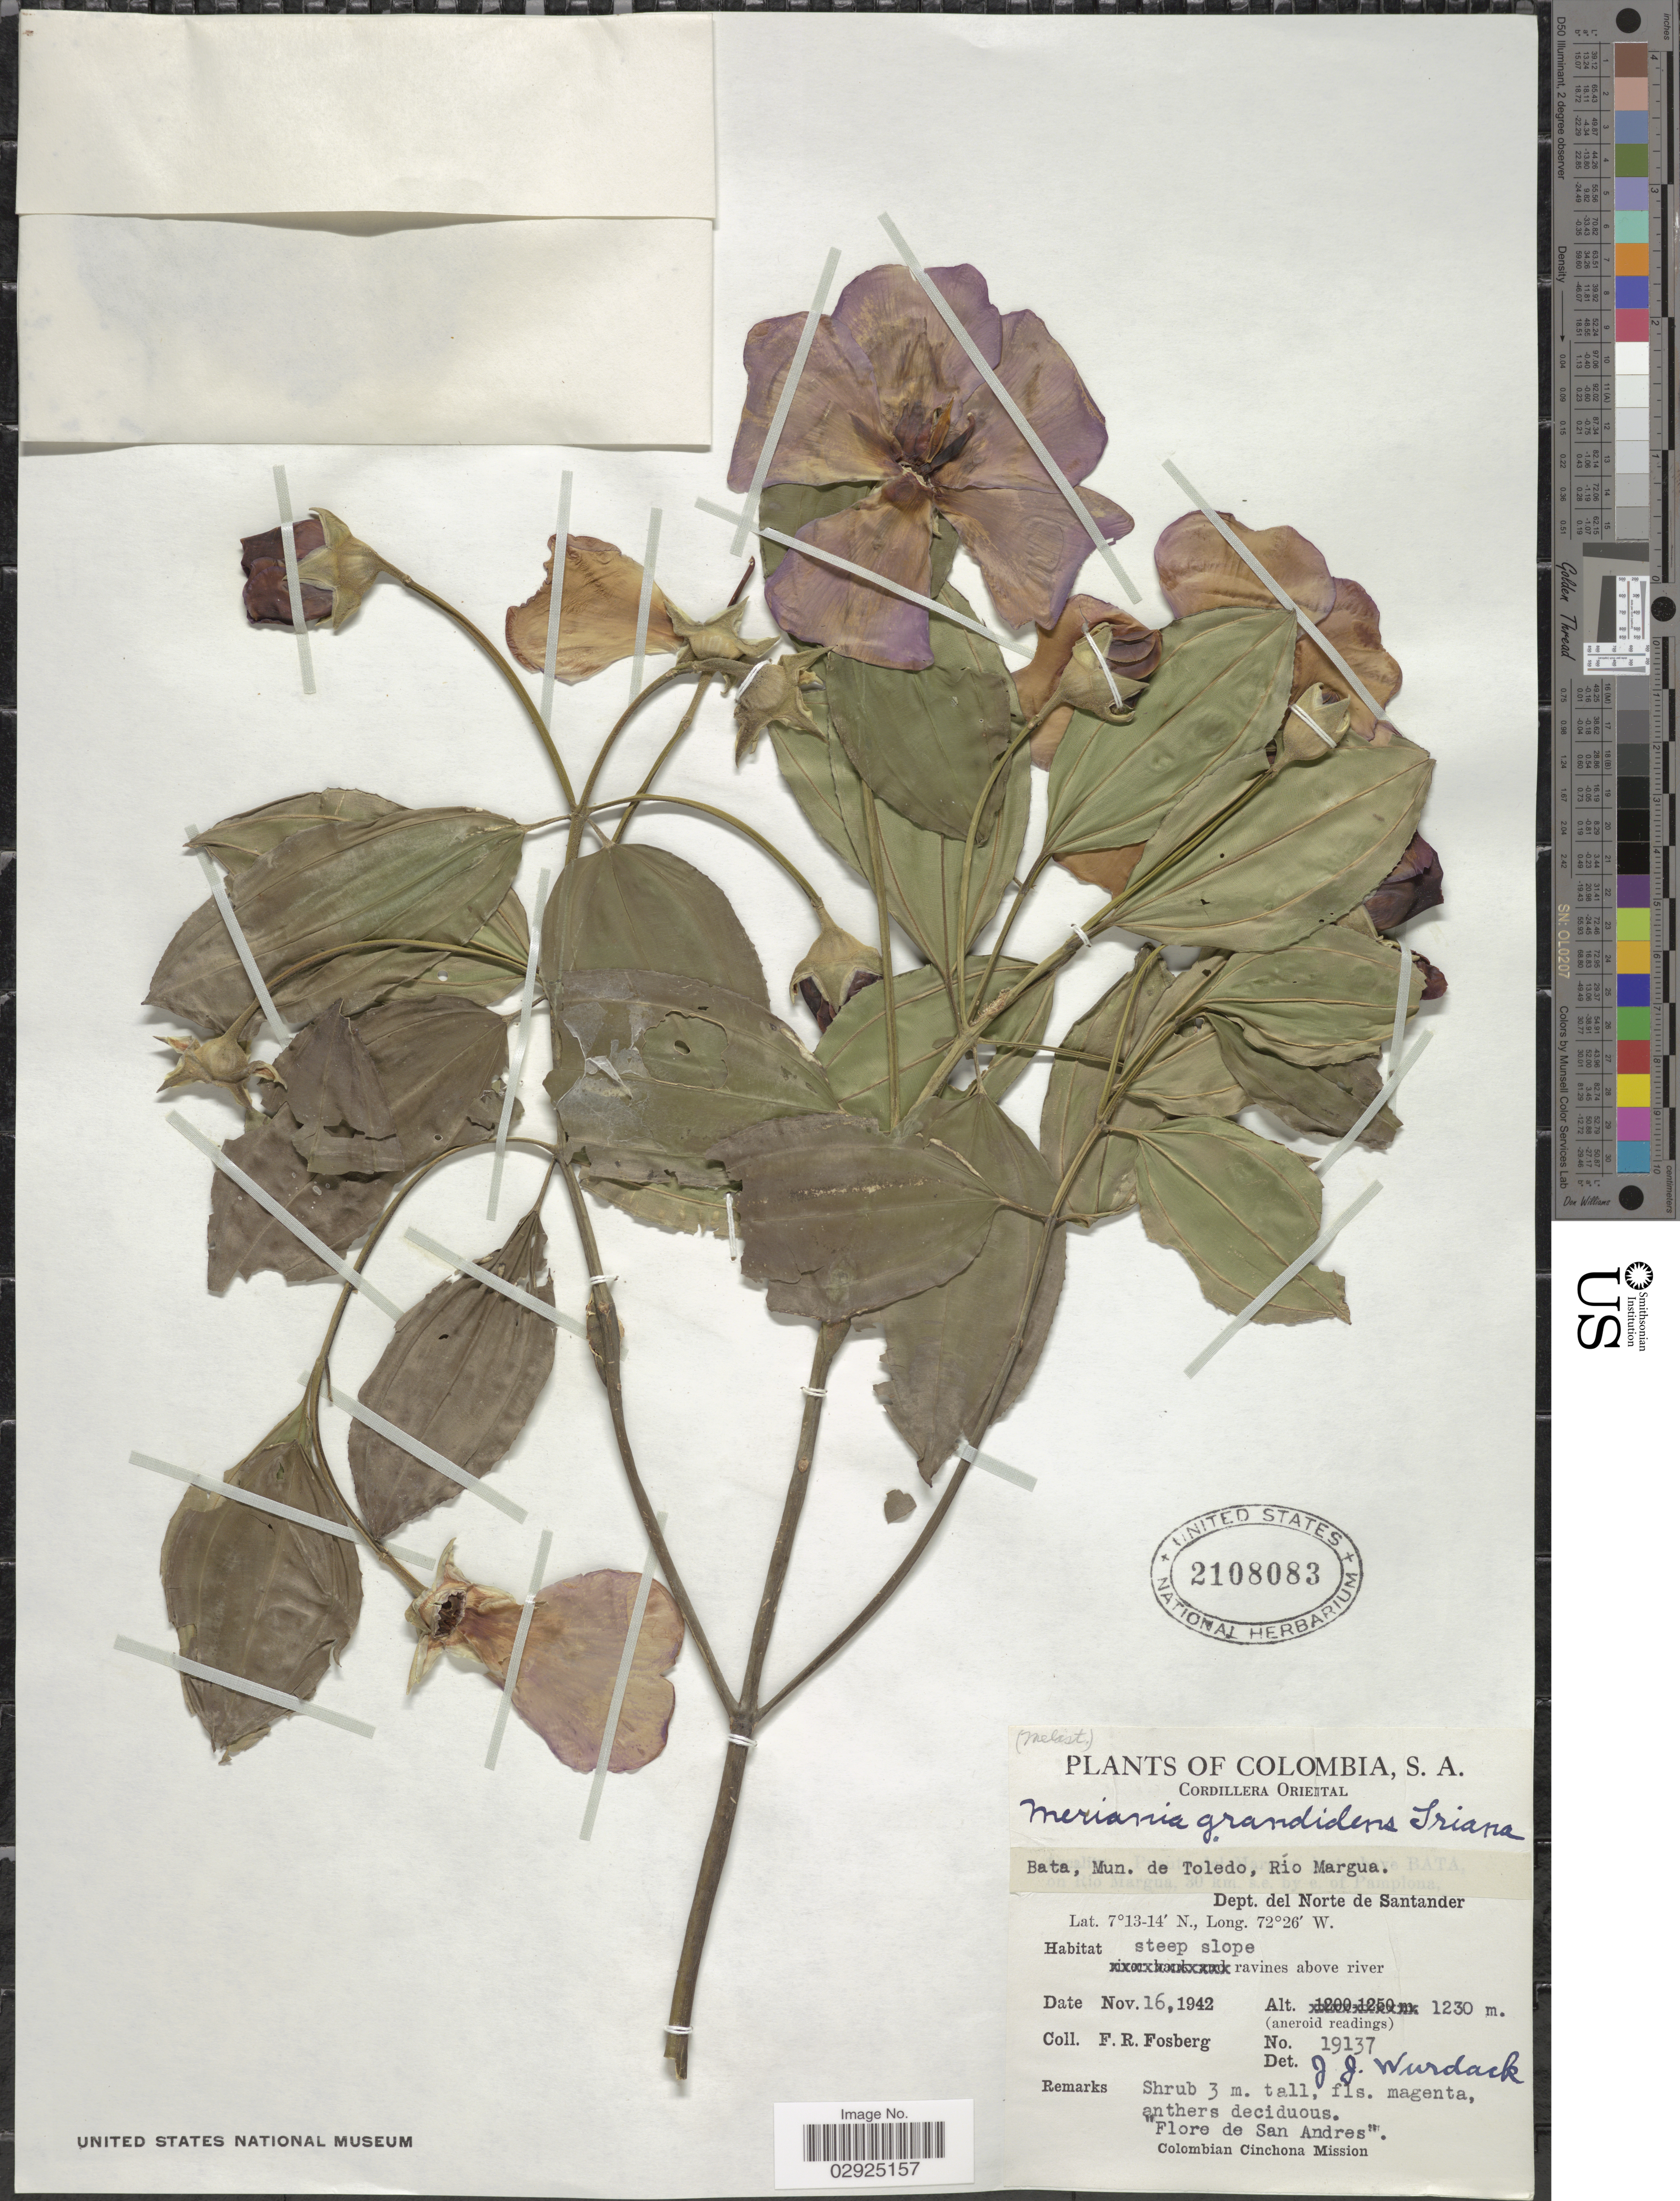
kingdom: Plantae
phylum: Tracheophyta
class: Magnoliopsida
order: Myrtales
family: Melastomataceae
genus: Meriania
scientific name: Meriania grandidens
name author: Triana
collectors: F. R. Fosberg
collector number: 19137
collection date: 1942-11-16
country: Colombia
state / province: Norte de Santander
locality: Cordillera Oriental. Bata, Mun. de Toledo, Rio Margua. Dept. del Norte de Santander.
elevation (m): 1230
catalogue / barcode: US 2108083